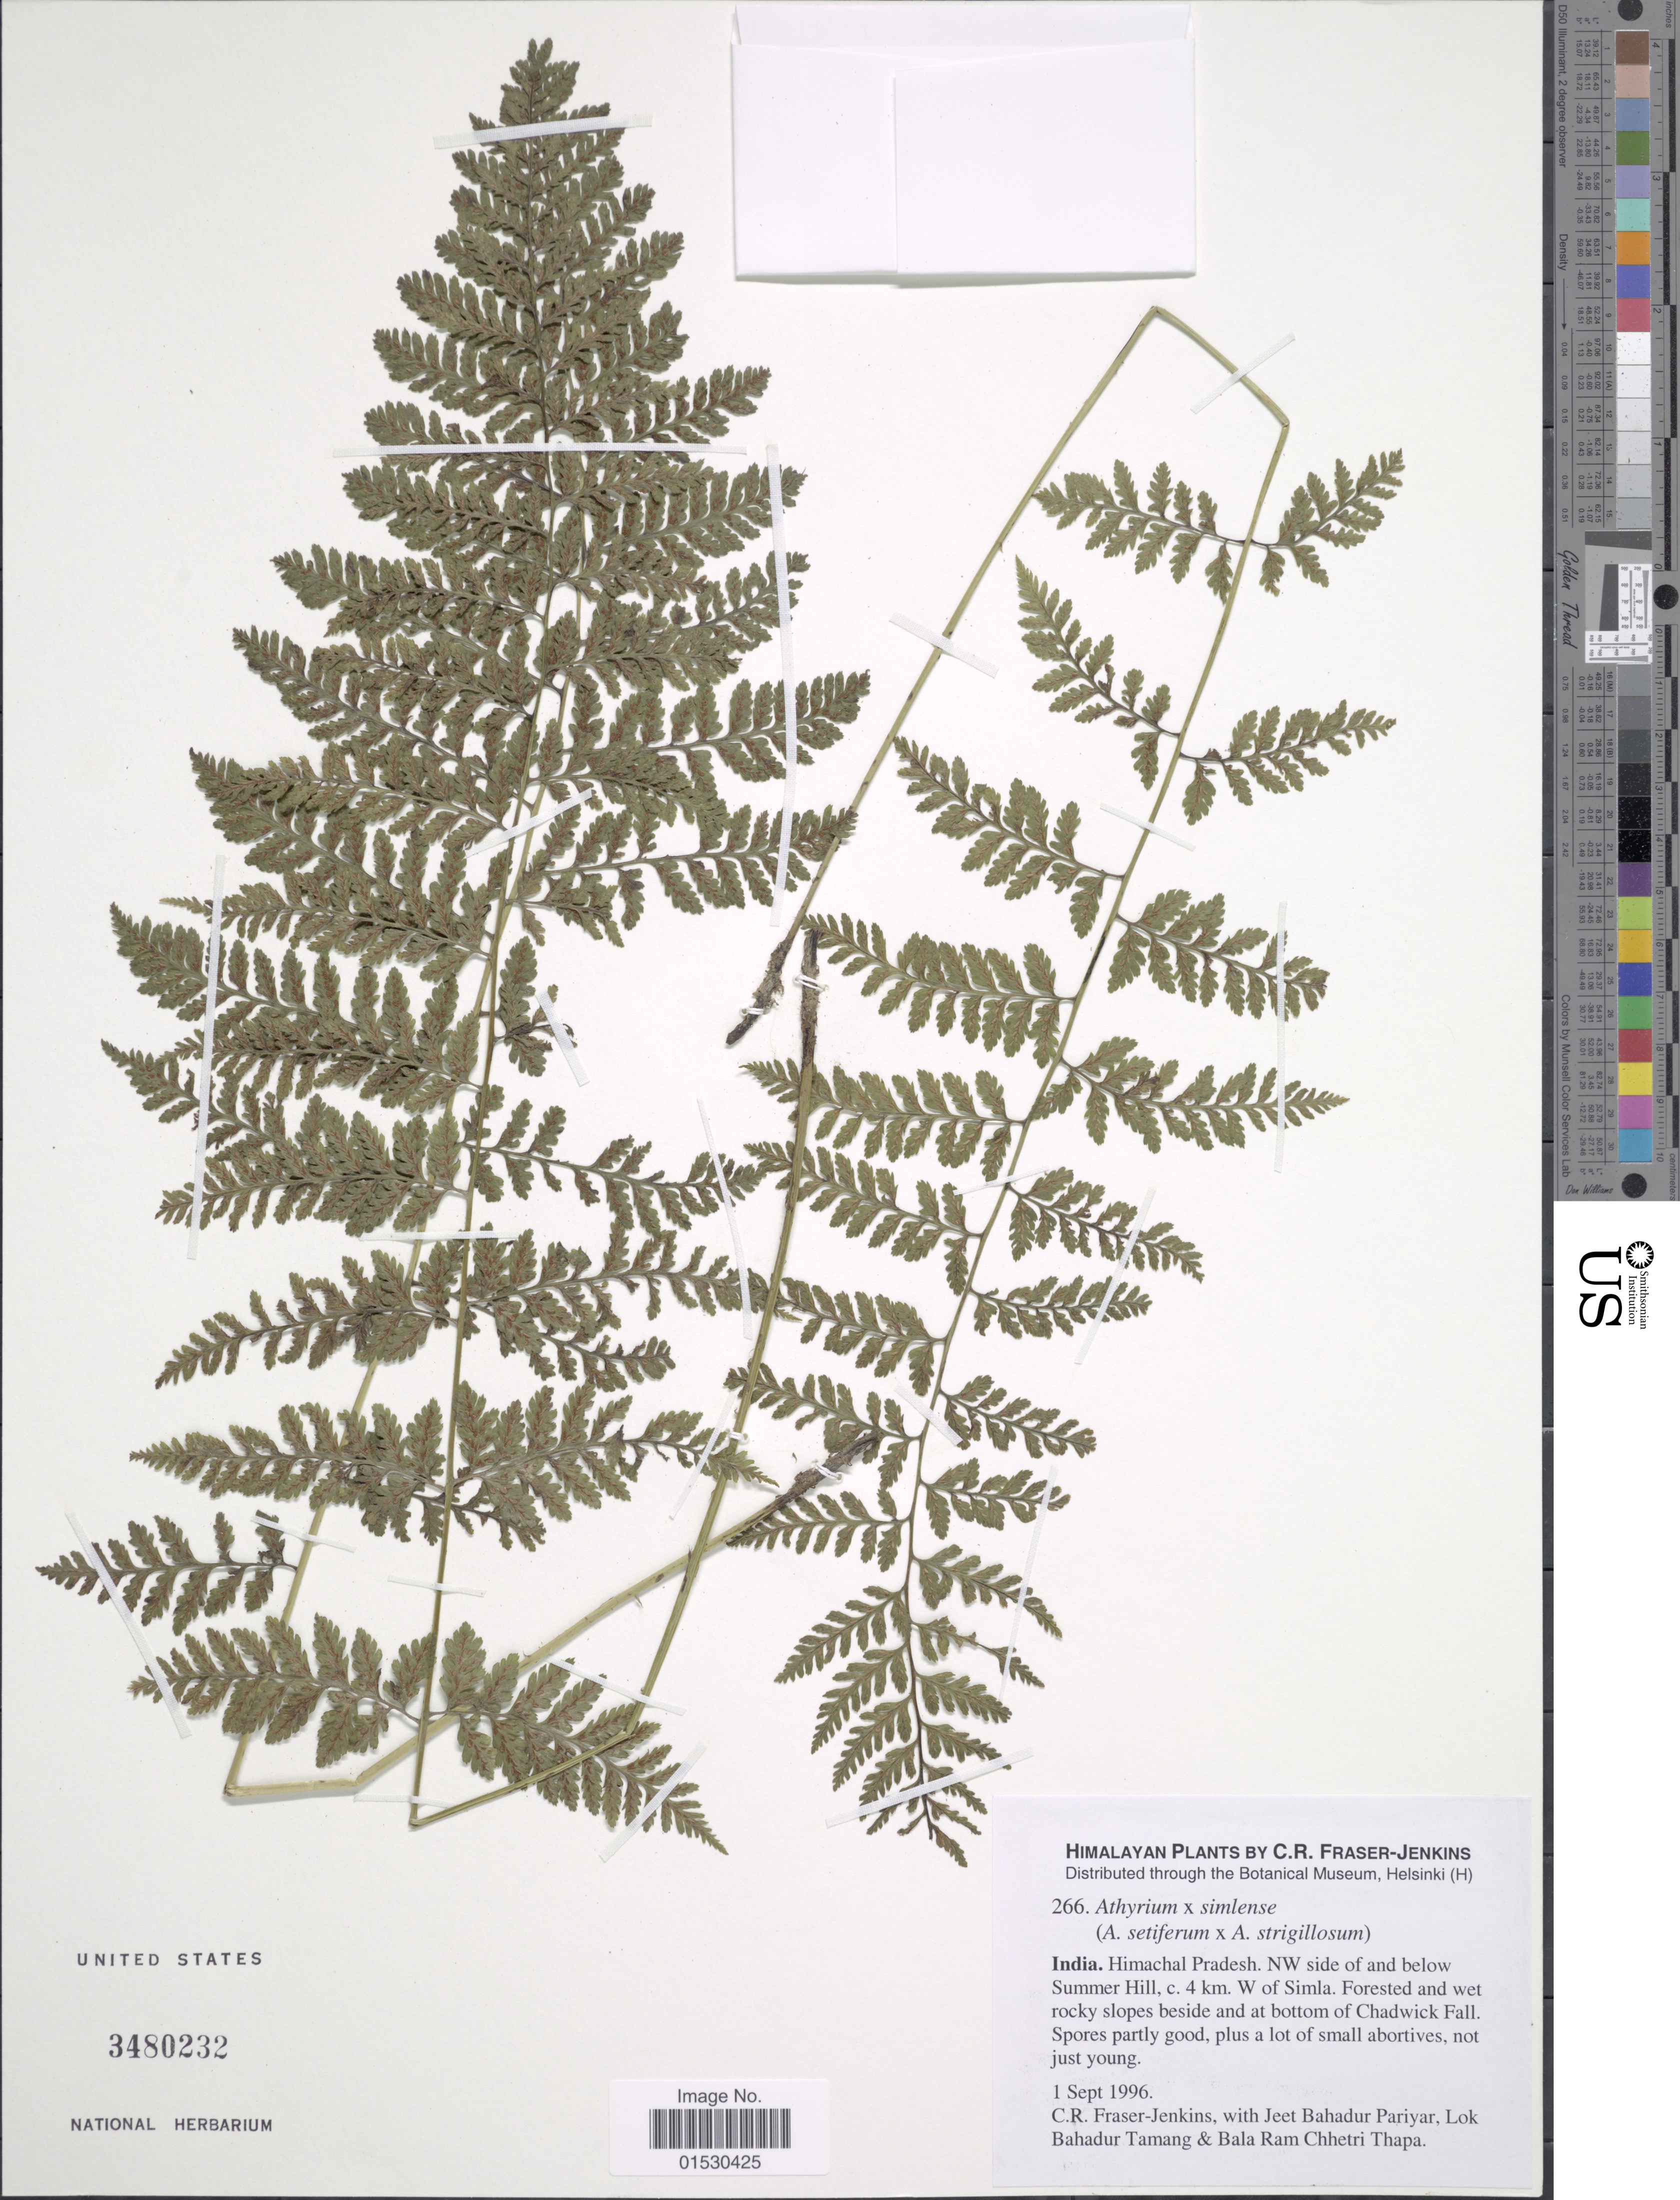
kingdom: Plantae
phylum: Tracheophyta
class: Polypodiopsida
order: Polypodiales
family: Athyriaceae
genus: Athyrium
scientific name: Athyrium x simlense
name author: Fraser-Jenk.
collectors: C. R. Fraser-Jenkins, J. Pariyar, L. Tamang & B. Thapa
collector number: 266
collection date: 1996-09-01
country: India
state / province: Himachal Pradesh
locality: NW side of and below Summer Hill, c. 4 km. W. of Simla. Forested and wet rocky slopes beside and at bottom of Chadwick Fall. Spores partly good, plus a lot of small abortives, not just young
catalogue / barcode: US 3480232